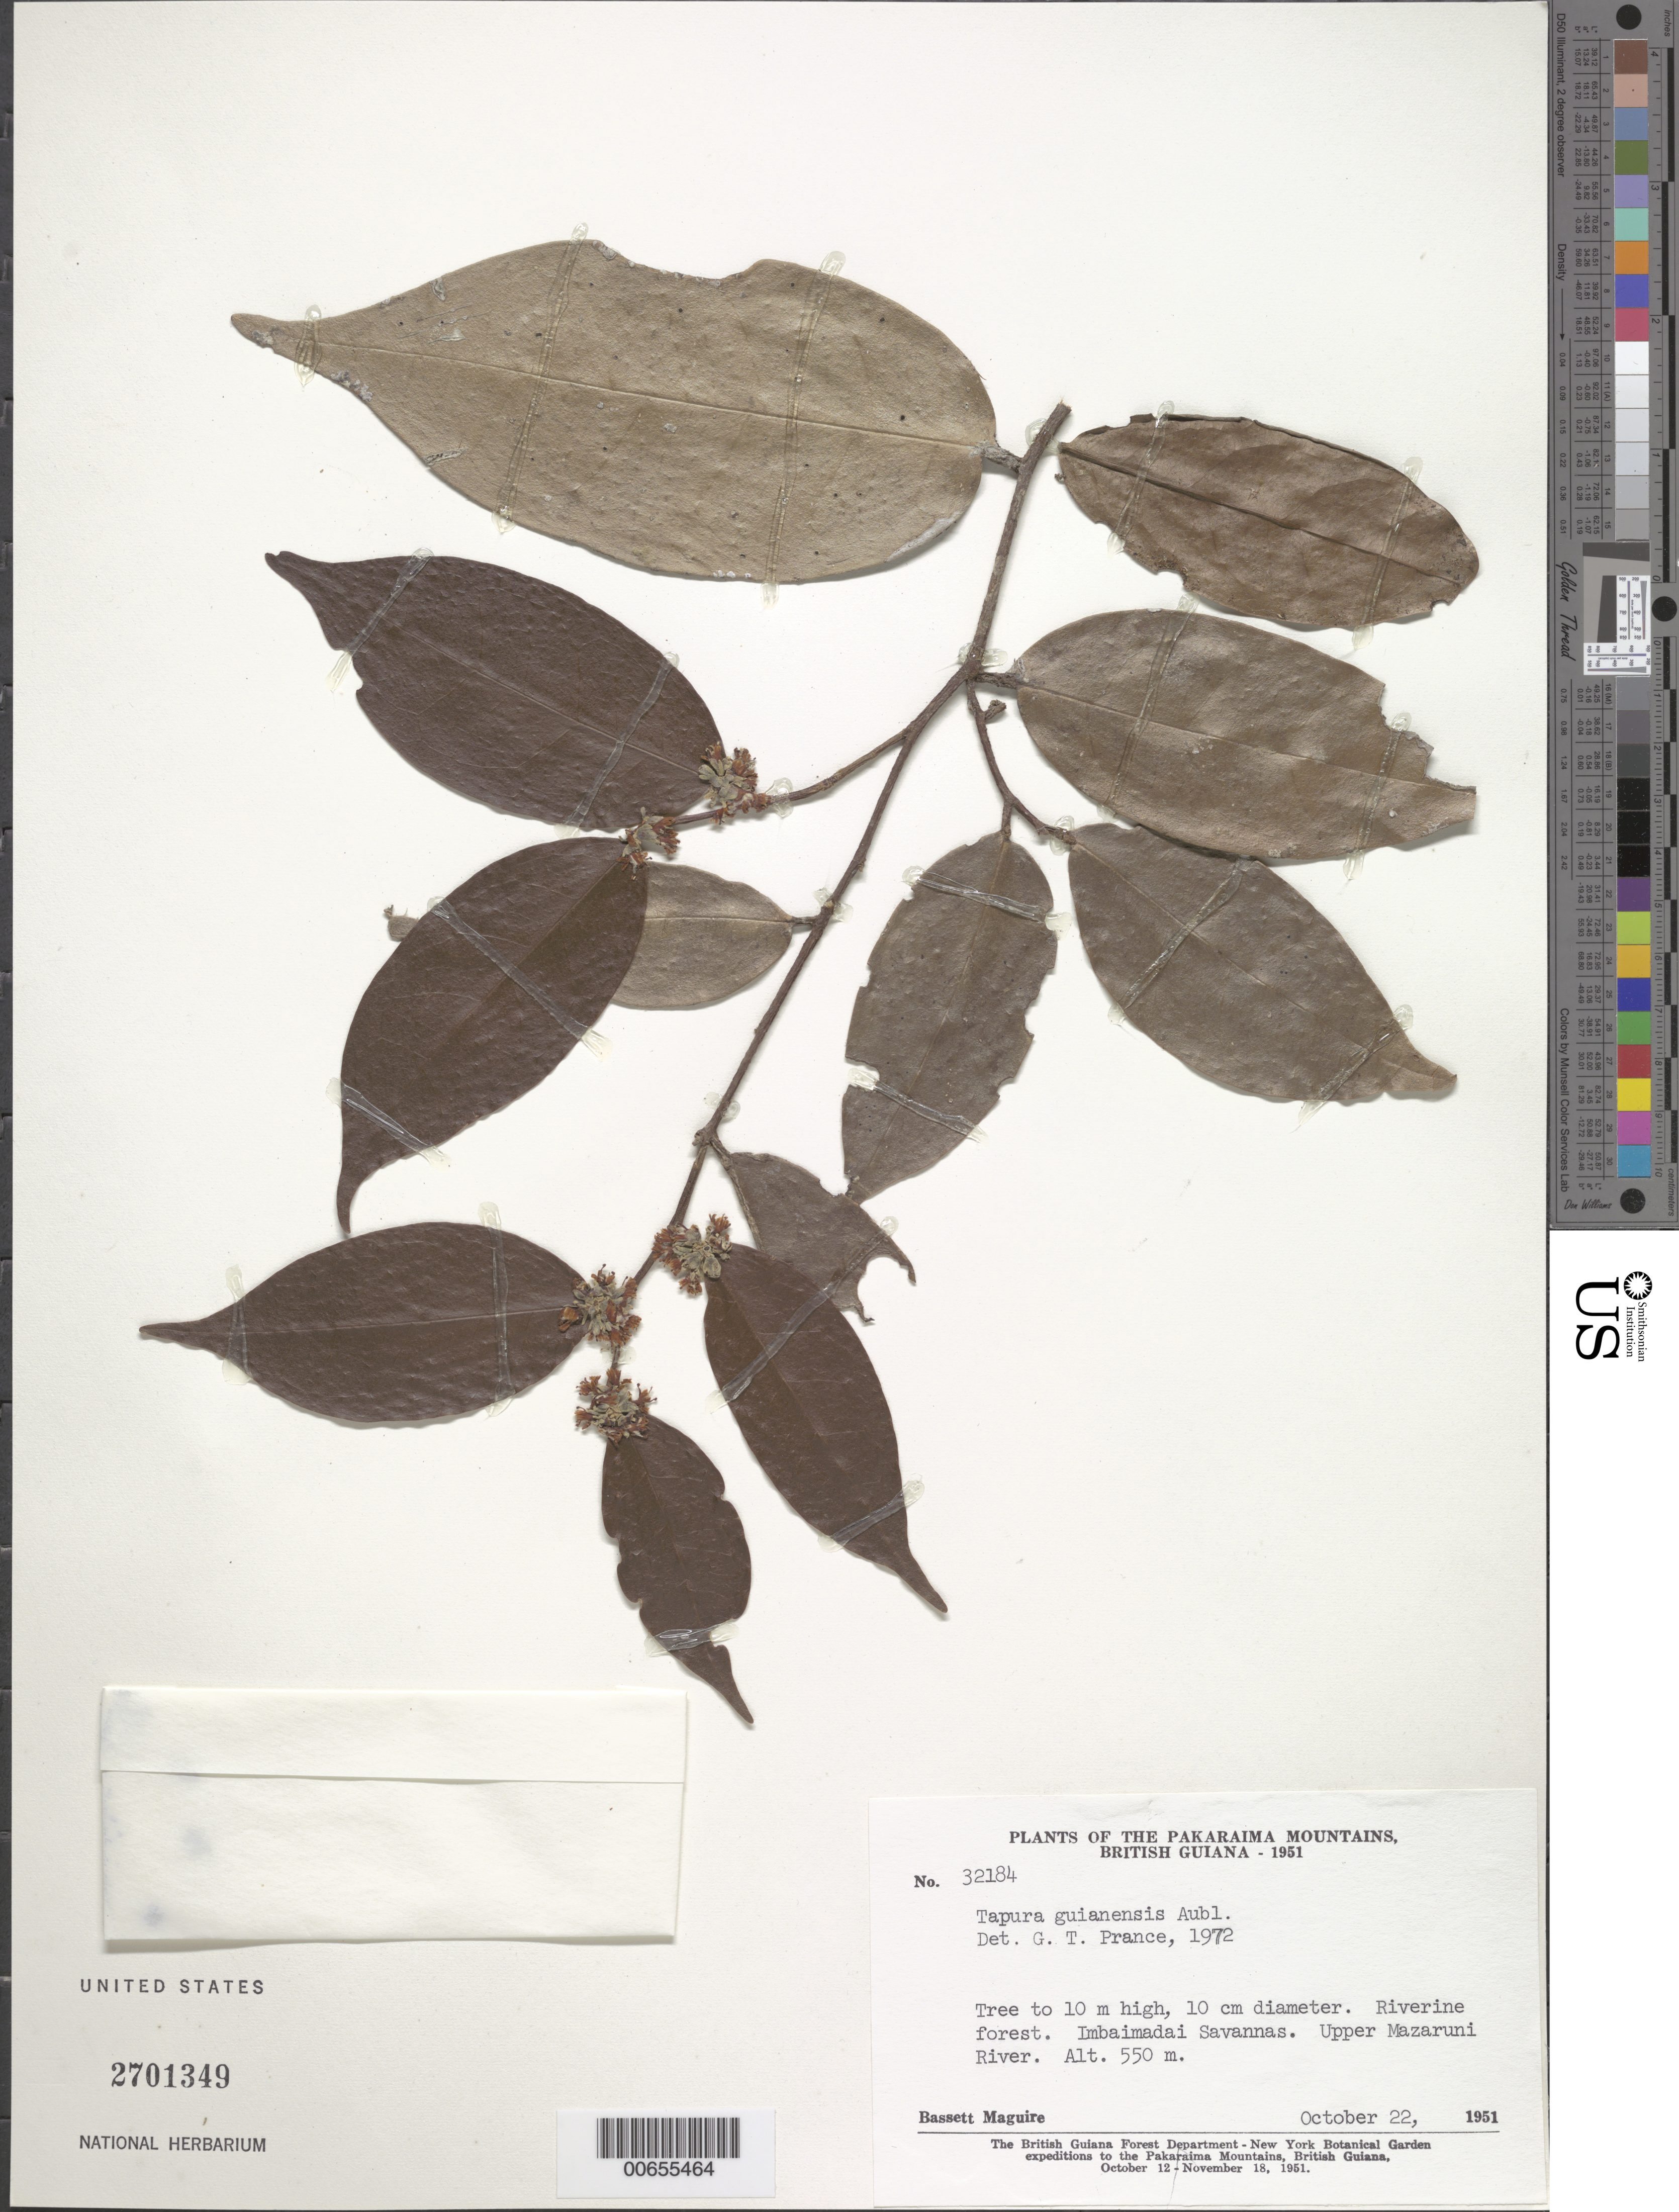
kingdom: Plantae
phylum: Tracheophyta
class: Magnoliopsida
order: Malpighiales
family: Dichapetalaceae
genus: Tapura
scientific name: Tapura guianensis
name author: Aubl.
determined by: Prance, G. T.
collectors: B. Maguire & D. B. Fanshawe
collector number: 32184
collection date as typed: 22-Oct-51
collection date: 1951-10-22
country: Guyana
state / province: Cuyuni-Mazaruni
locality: Imbaimadai Savannas, Pakaraima Mts., Upper Mazaruni River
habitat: Riverine forest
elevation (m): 550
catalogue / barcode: US 2701349